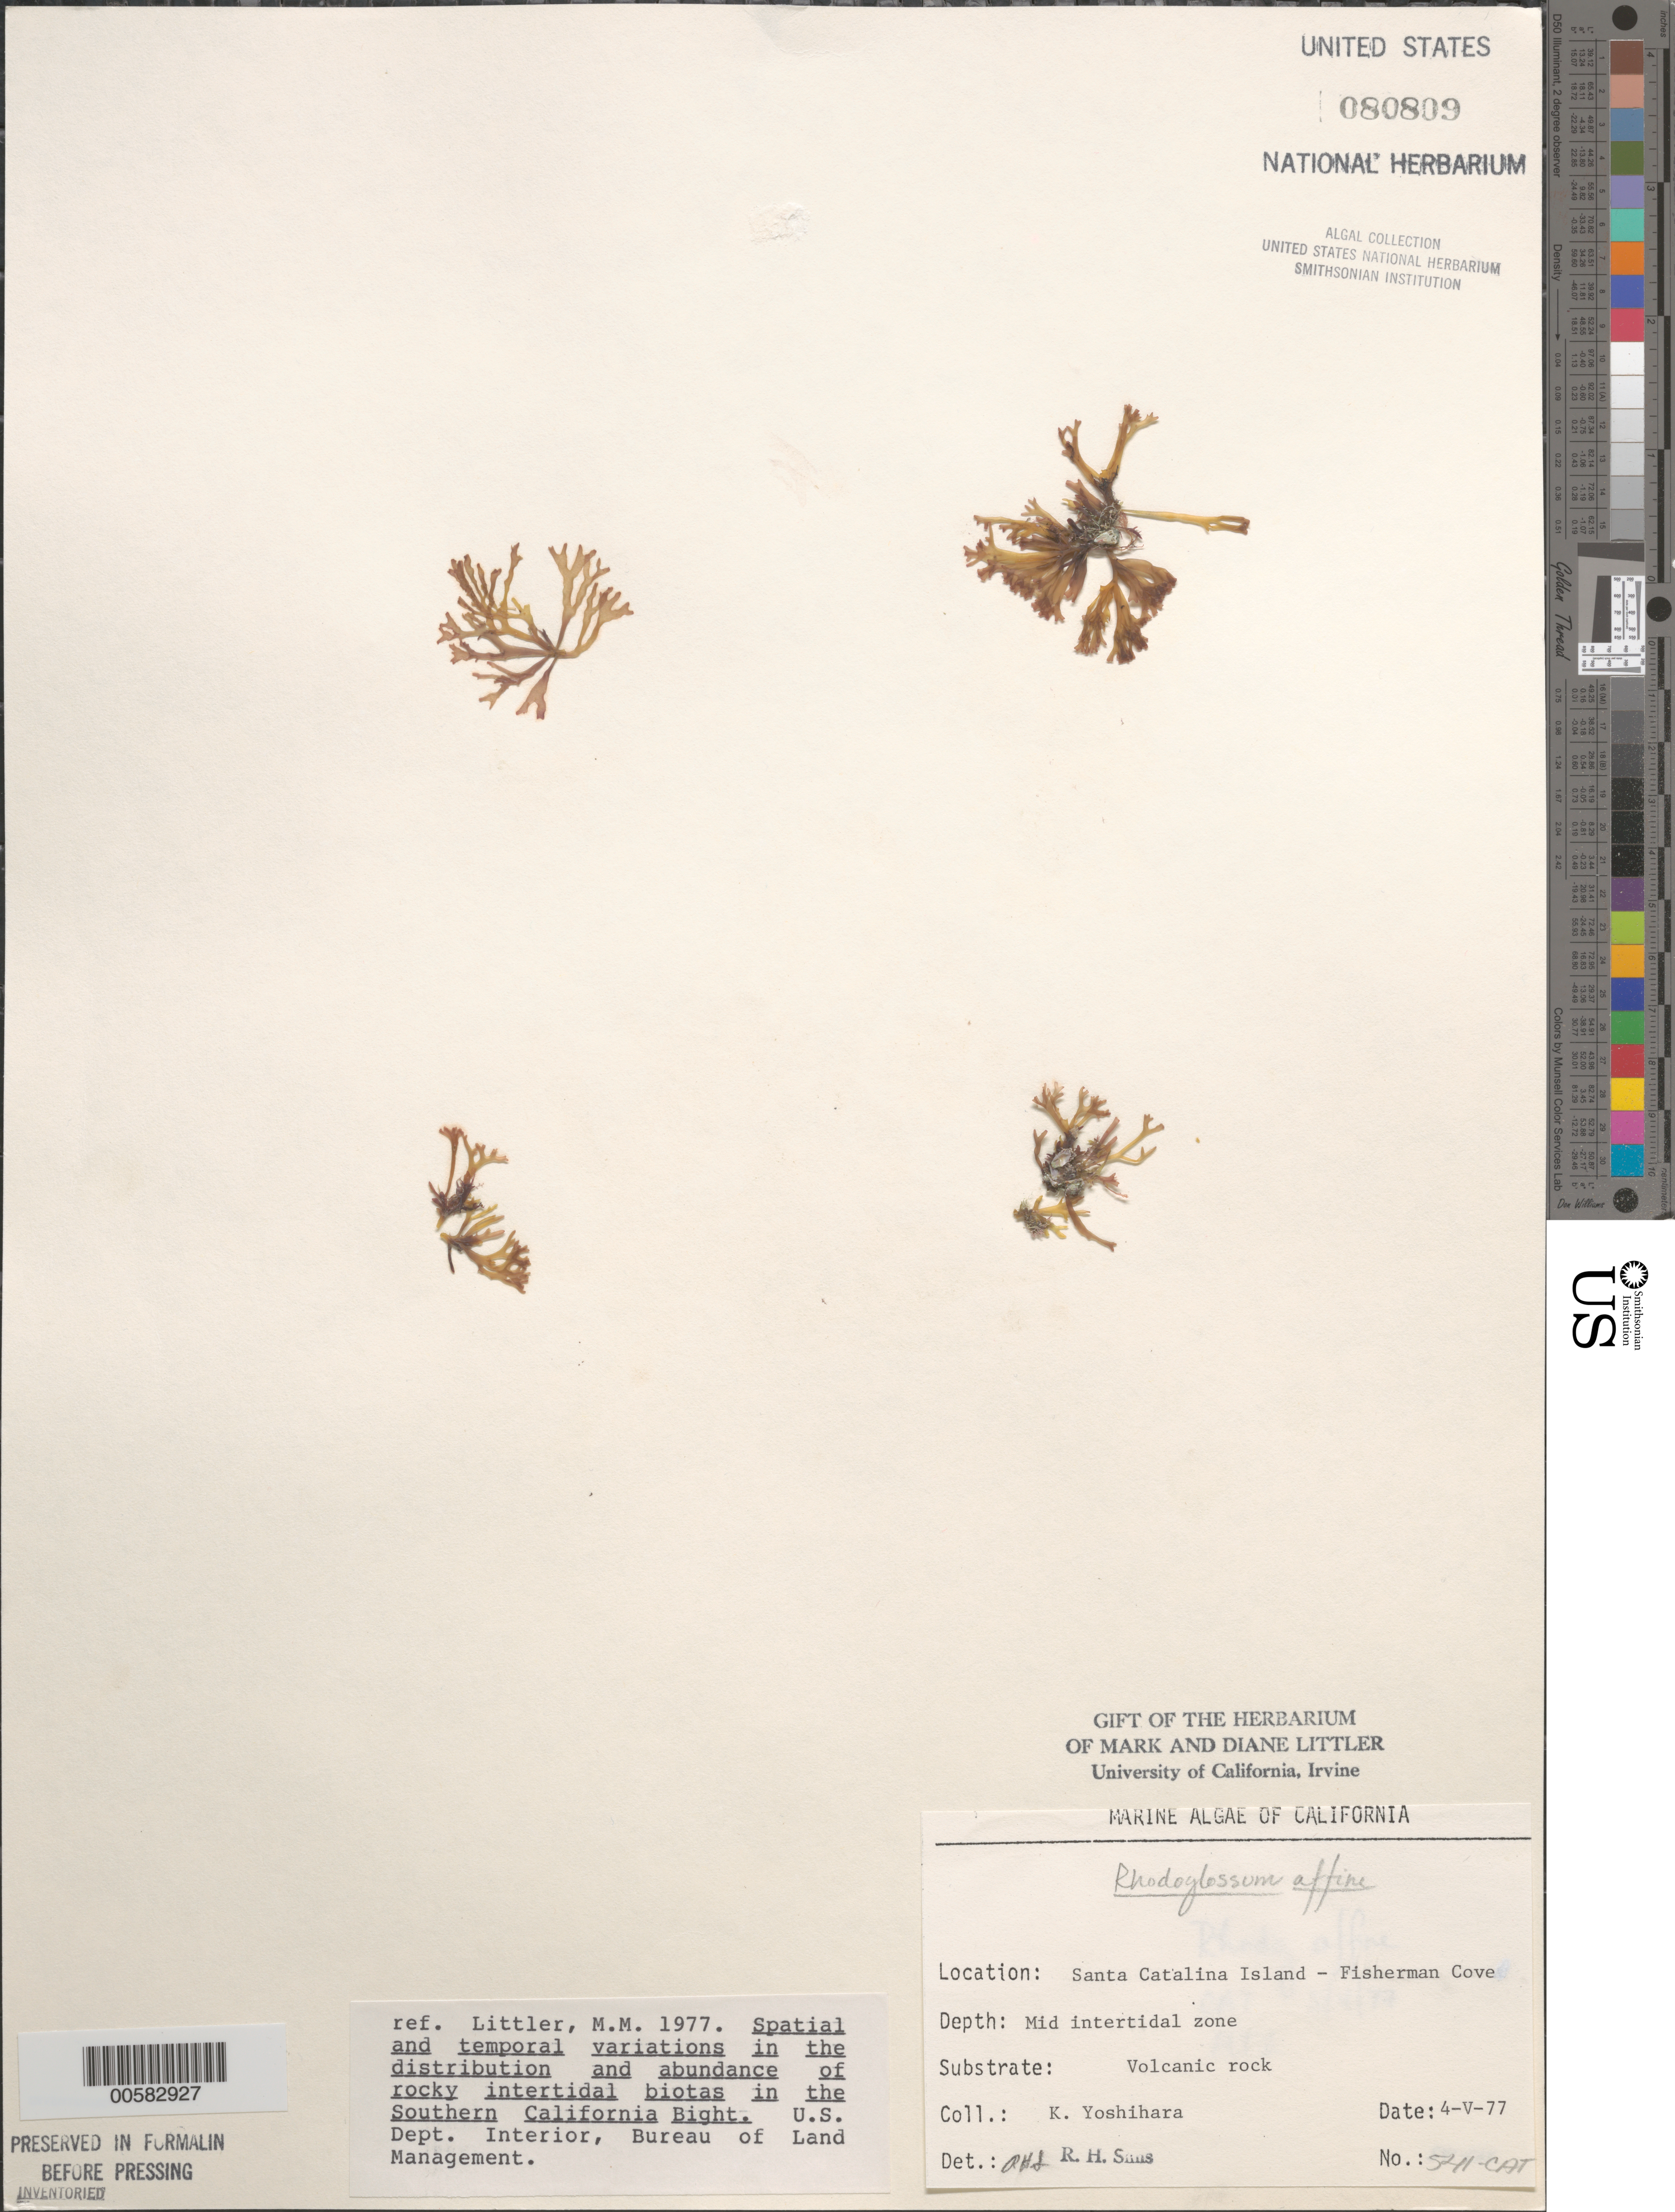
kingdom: Plantae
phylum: Rhodophyta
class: Florideophyceae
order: Gigartinales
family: Gigartinaceae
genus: Mazzaella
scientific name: Mazzaella affinis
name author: (Harvey) Fredericq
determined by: Algae name updating Project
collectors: K. Yoshihara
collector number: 541-cat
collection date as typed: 04 May 1977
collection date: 1977-05-04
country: United States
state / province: California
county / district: Los Angeles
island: Santa Catalina Island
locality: Fishermen Cove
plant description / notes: BLM-SOCALBIGHT Rocky Intertidal Survey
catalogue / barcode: US 80809